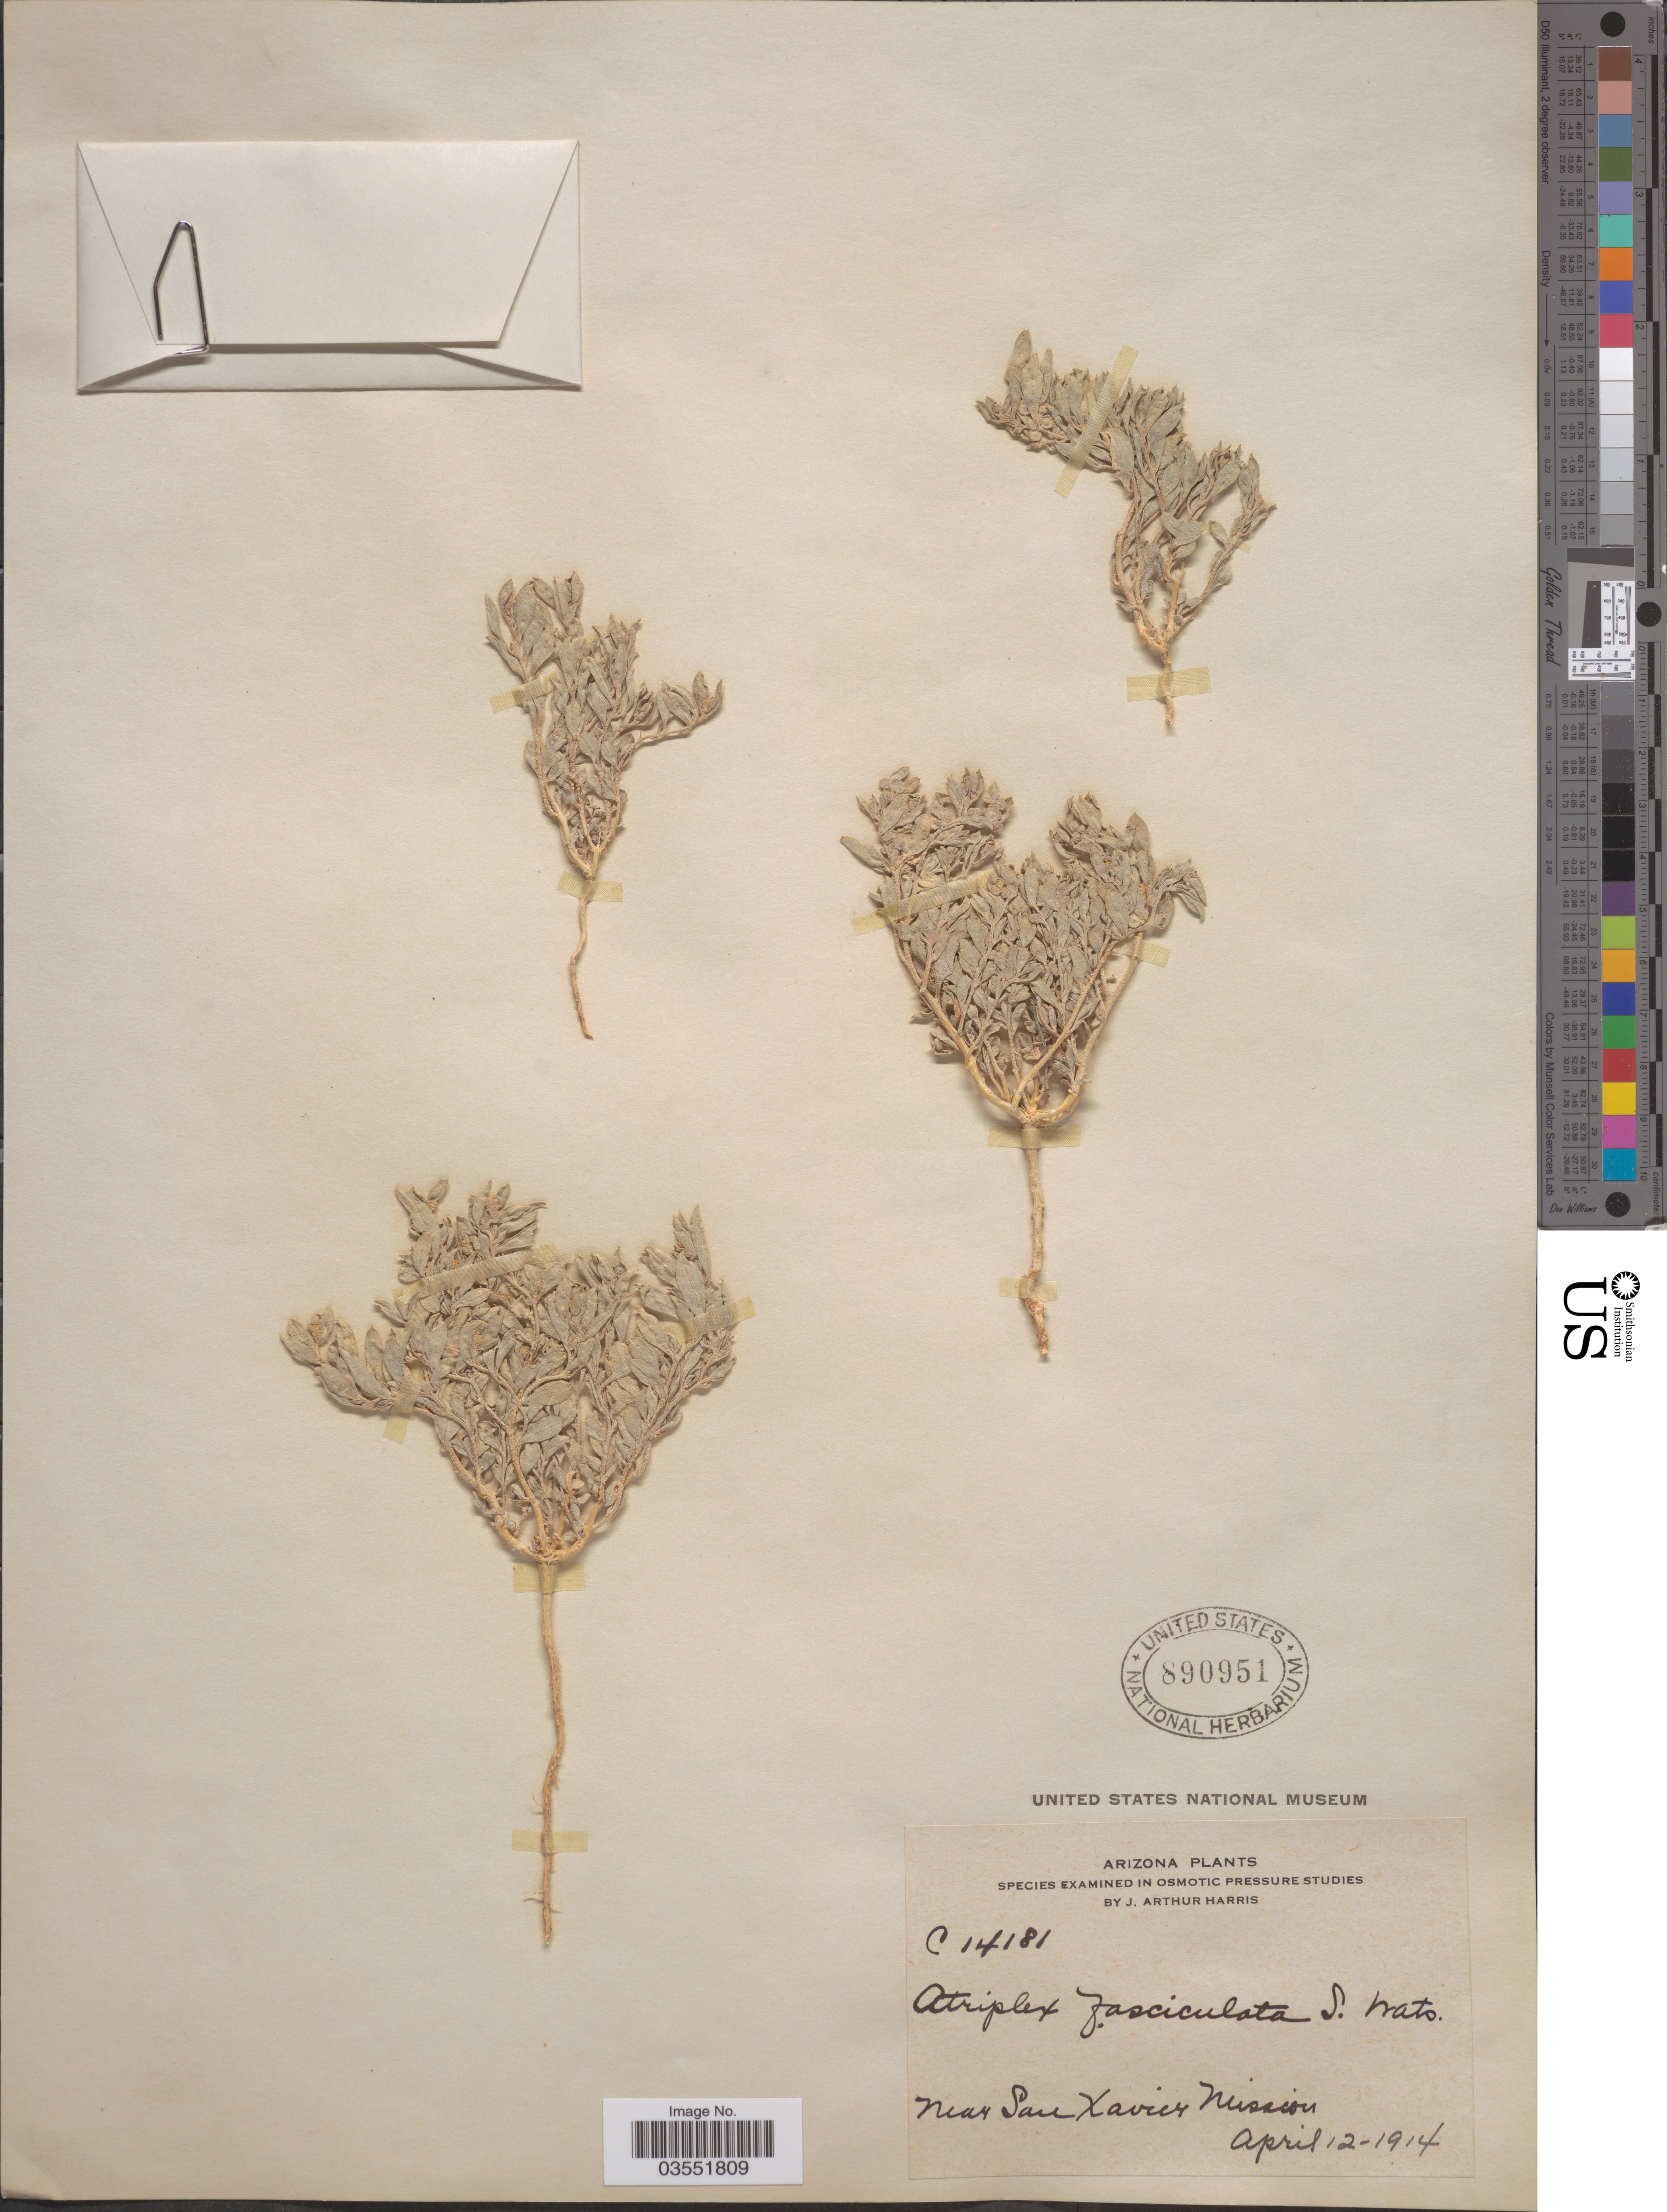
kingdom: Plantae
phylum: Tracheophyta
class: Magnoliopsida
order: Caryophyllales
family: Amaranthaceae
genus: Atriplex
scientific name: Atriplex fasciculata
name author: S. Watson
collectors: J. A. Harris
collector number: C14181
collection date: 1914-04-12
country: United States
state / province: Arizona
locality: Near San Xavier Mission.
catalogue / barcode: US 890951